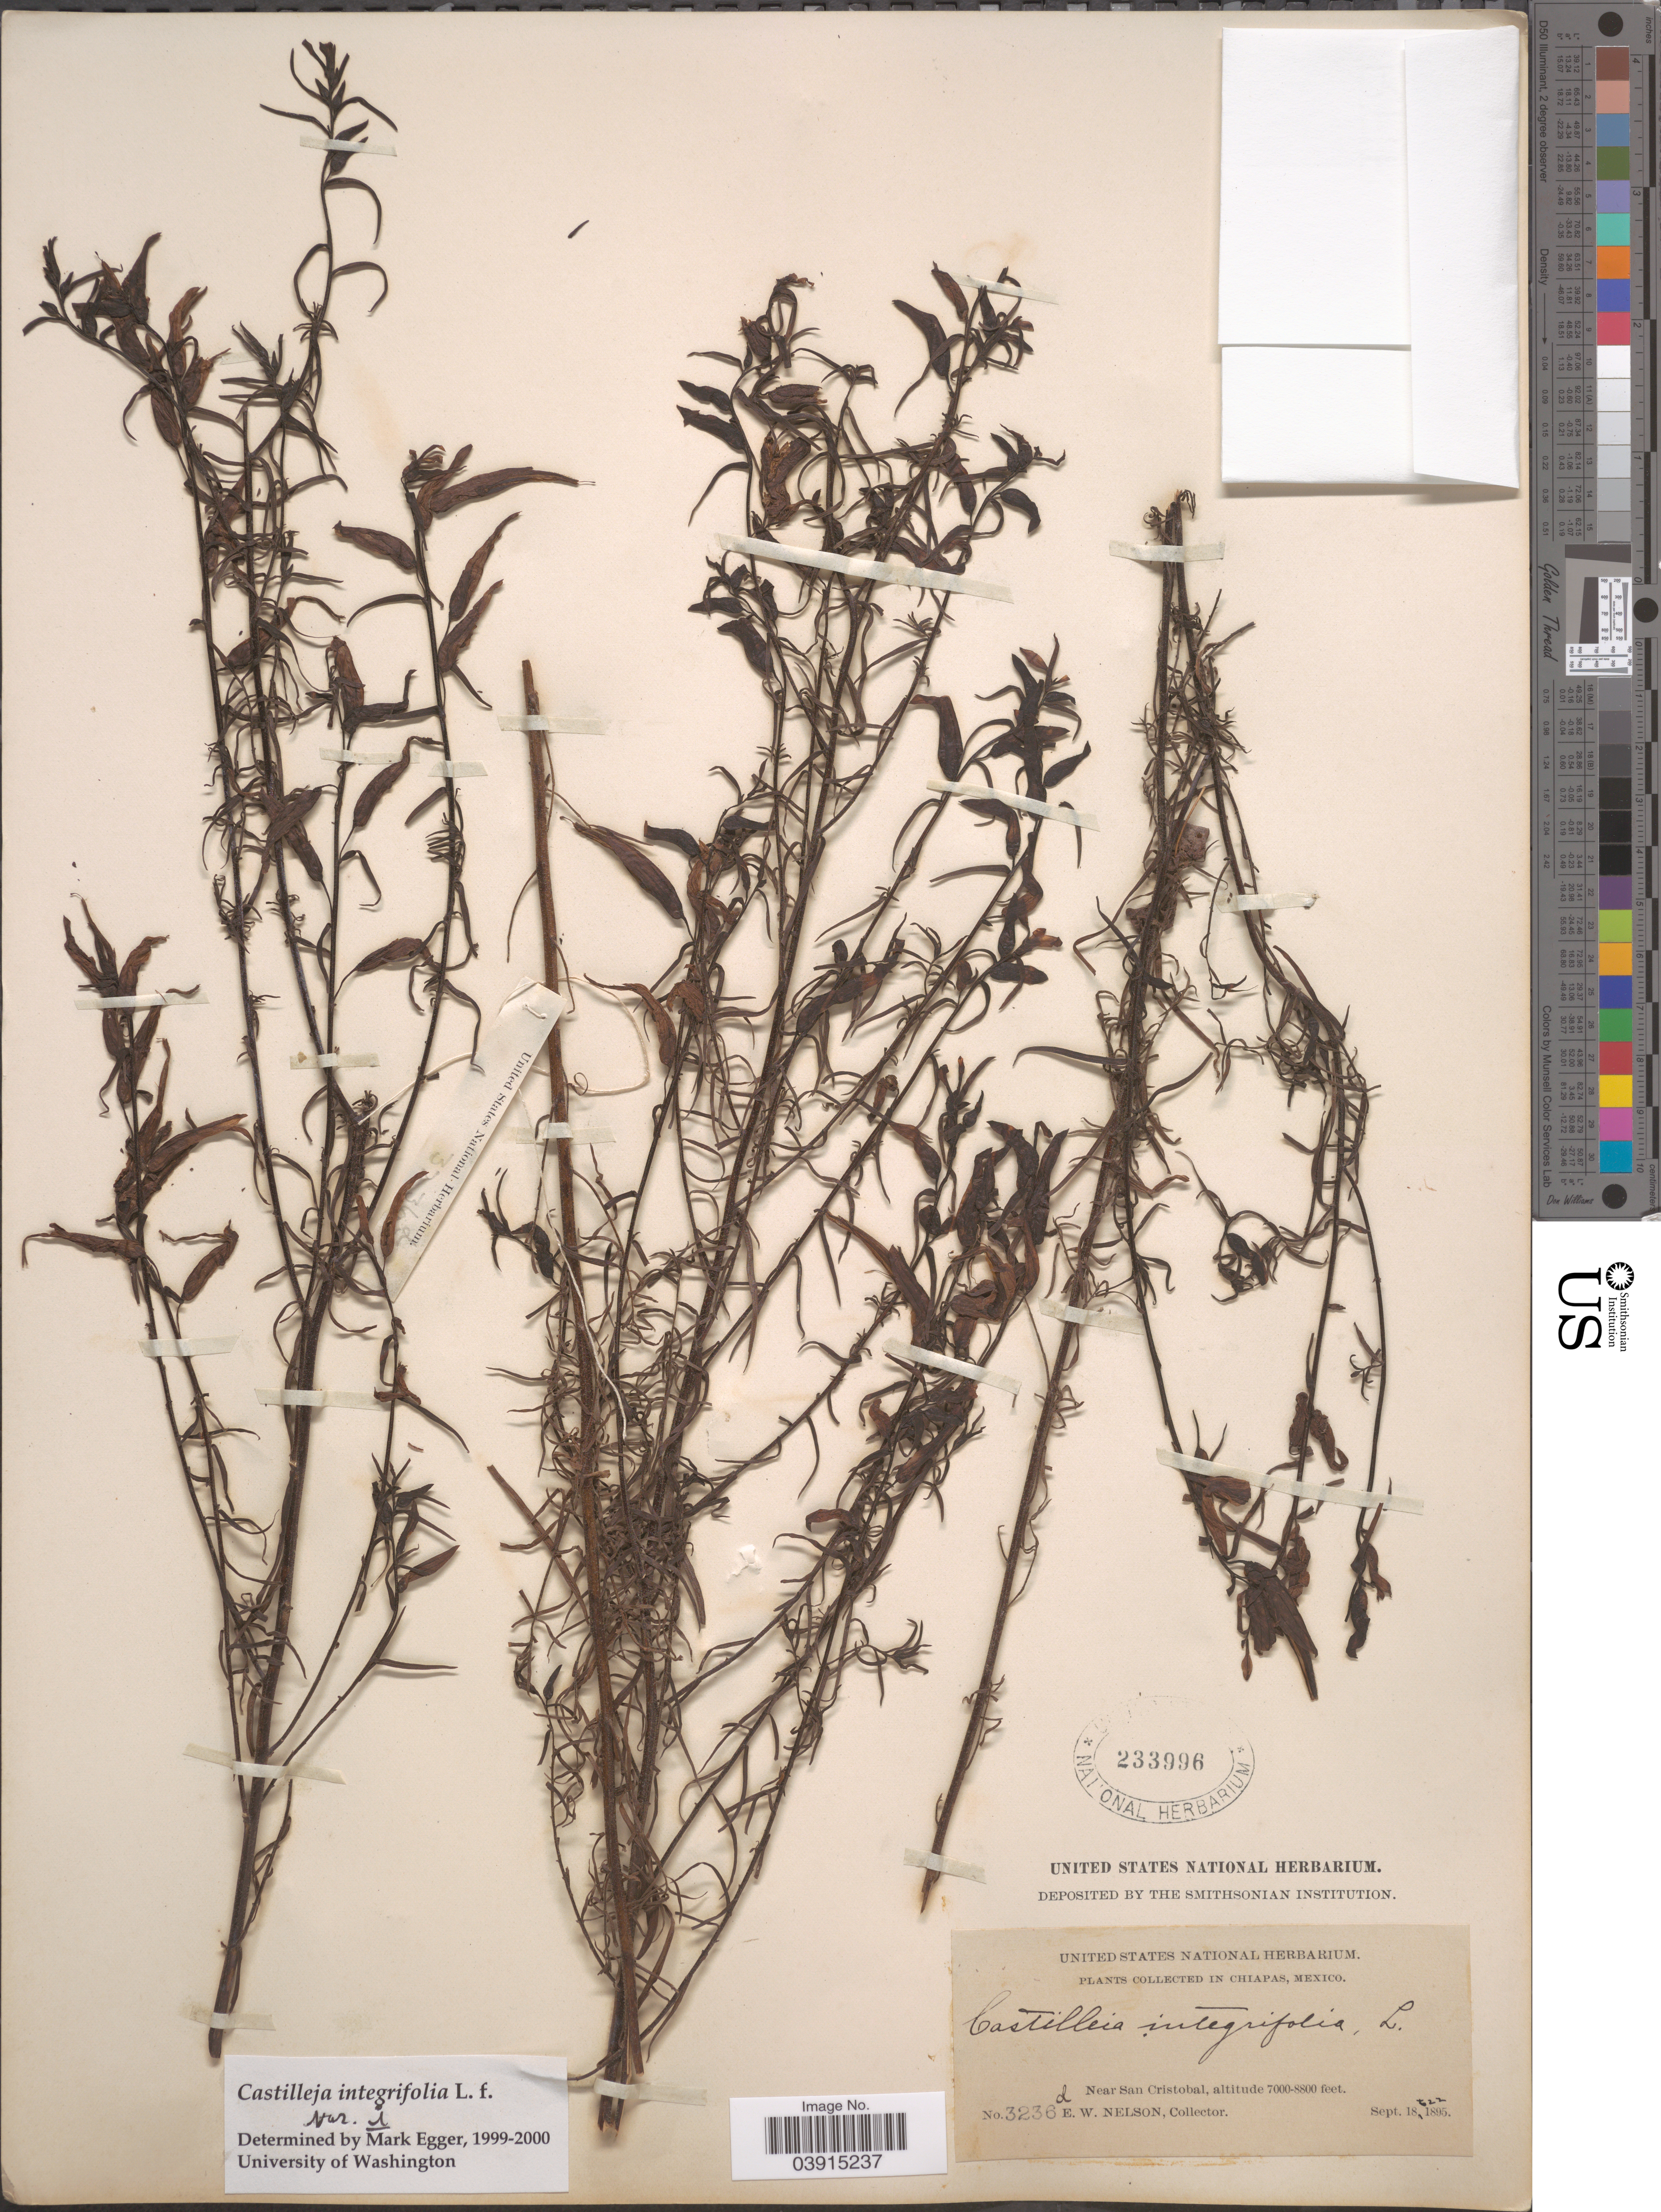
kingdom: Plantae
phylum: Tracheophyta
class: Magnoliopsida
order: Lamiales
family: Orobanchaceae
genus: Castilleja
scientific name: Castilleja integrifolia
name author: L. f.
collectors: E. W. Nelson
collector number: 3236d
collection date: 1895-09-18/1895-09-22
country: Mexico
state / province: Chiapas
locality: Near San Cristobal.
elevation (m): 2134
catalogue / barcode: US 233996